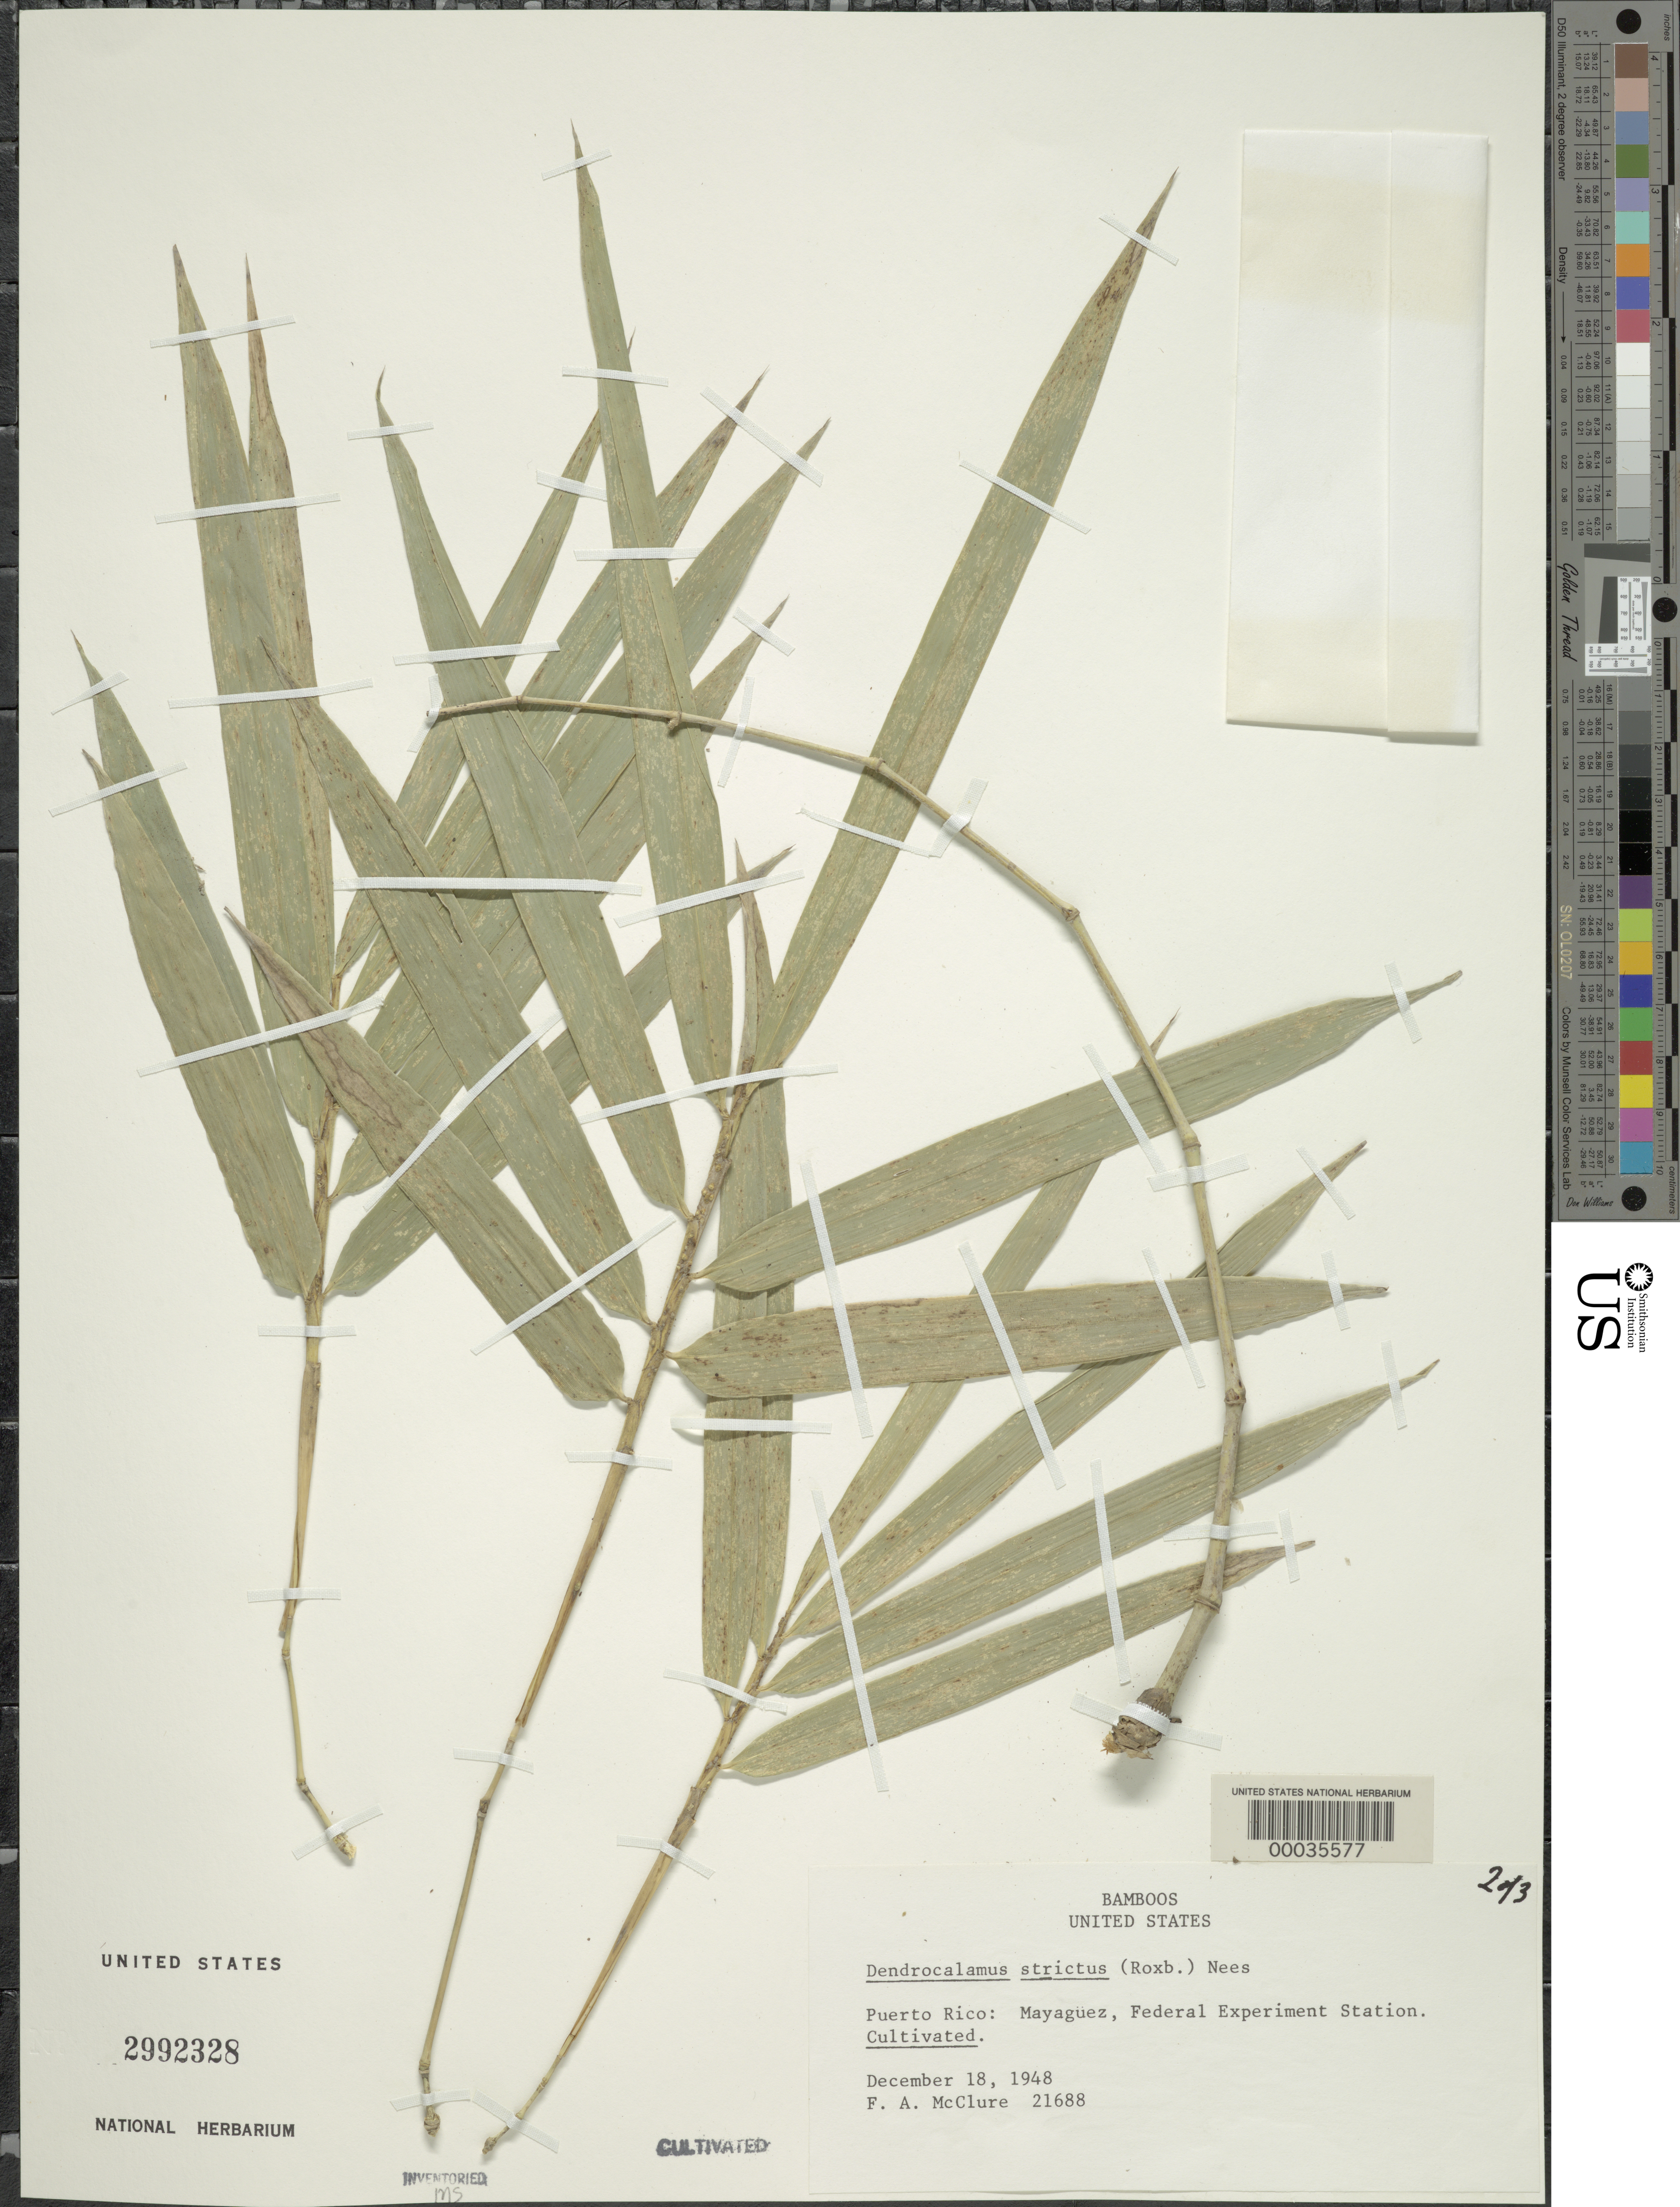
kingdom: Plantae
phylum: Tracheophyta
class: Liliopsida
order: Poales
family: Poaceae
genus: Dendrocalamus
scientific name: Dendrocalamus strictus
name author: (Roxb.) Nees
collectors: F. A. McClure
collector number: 21688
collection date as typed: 18 Dec 1949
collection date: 1949-12-18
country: Puerto Rico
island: Greater Antilles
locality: Federal experimental station-mayaguez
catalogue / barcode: US 2992328